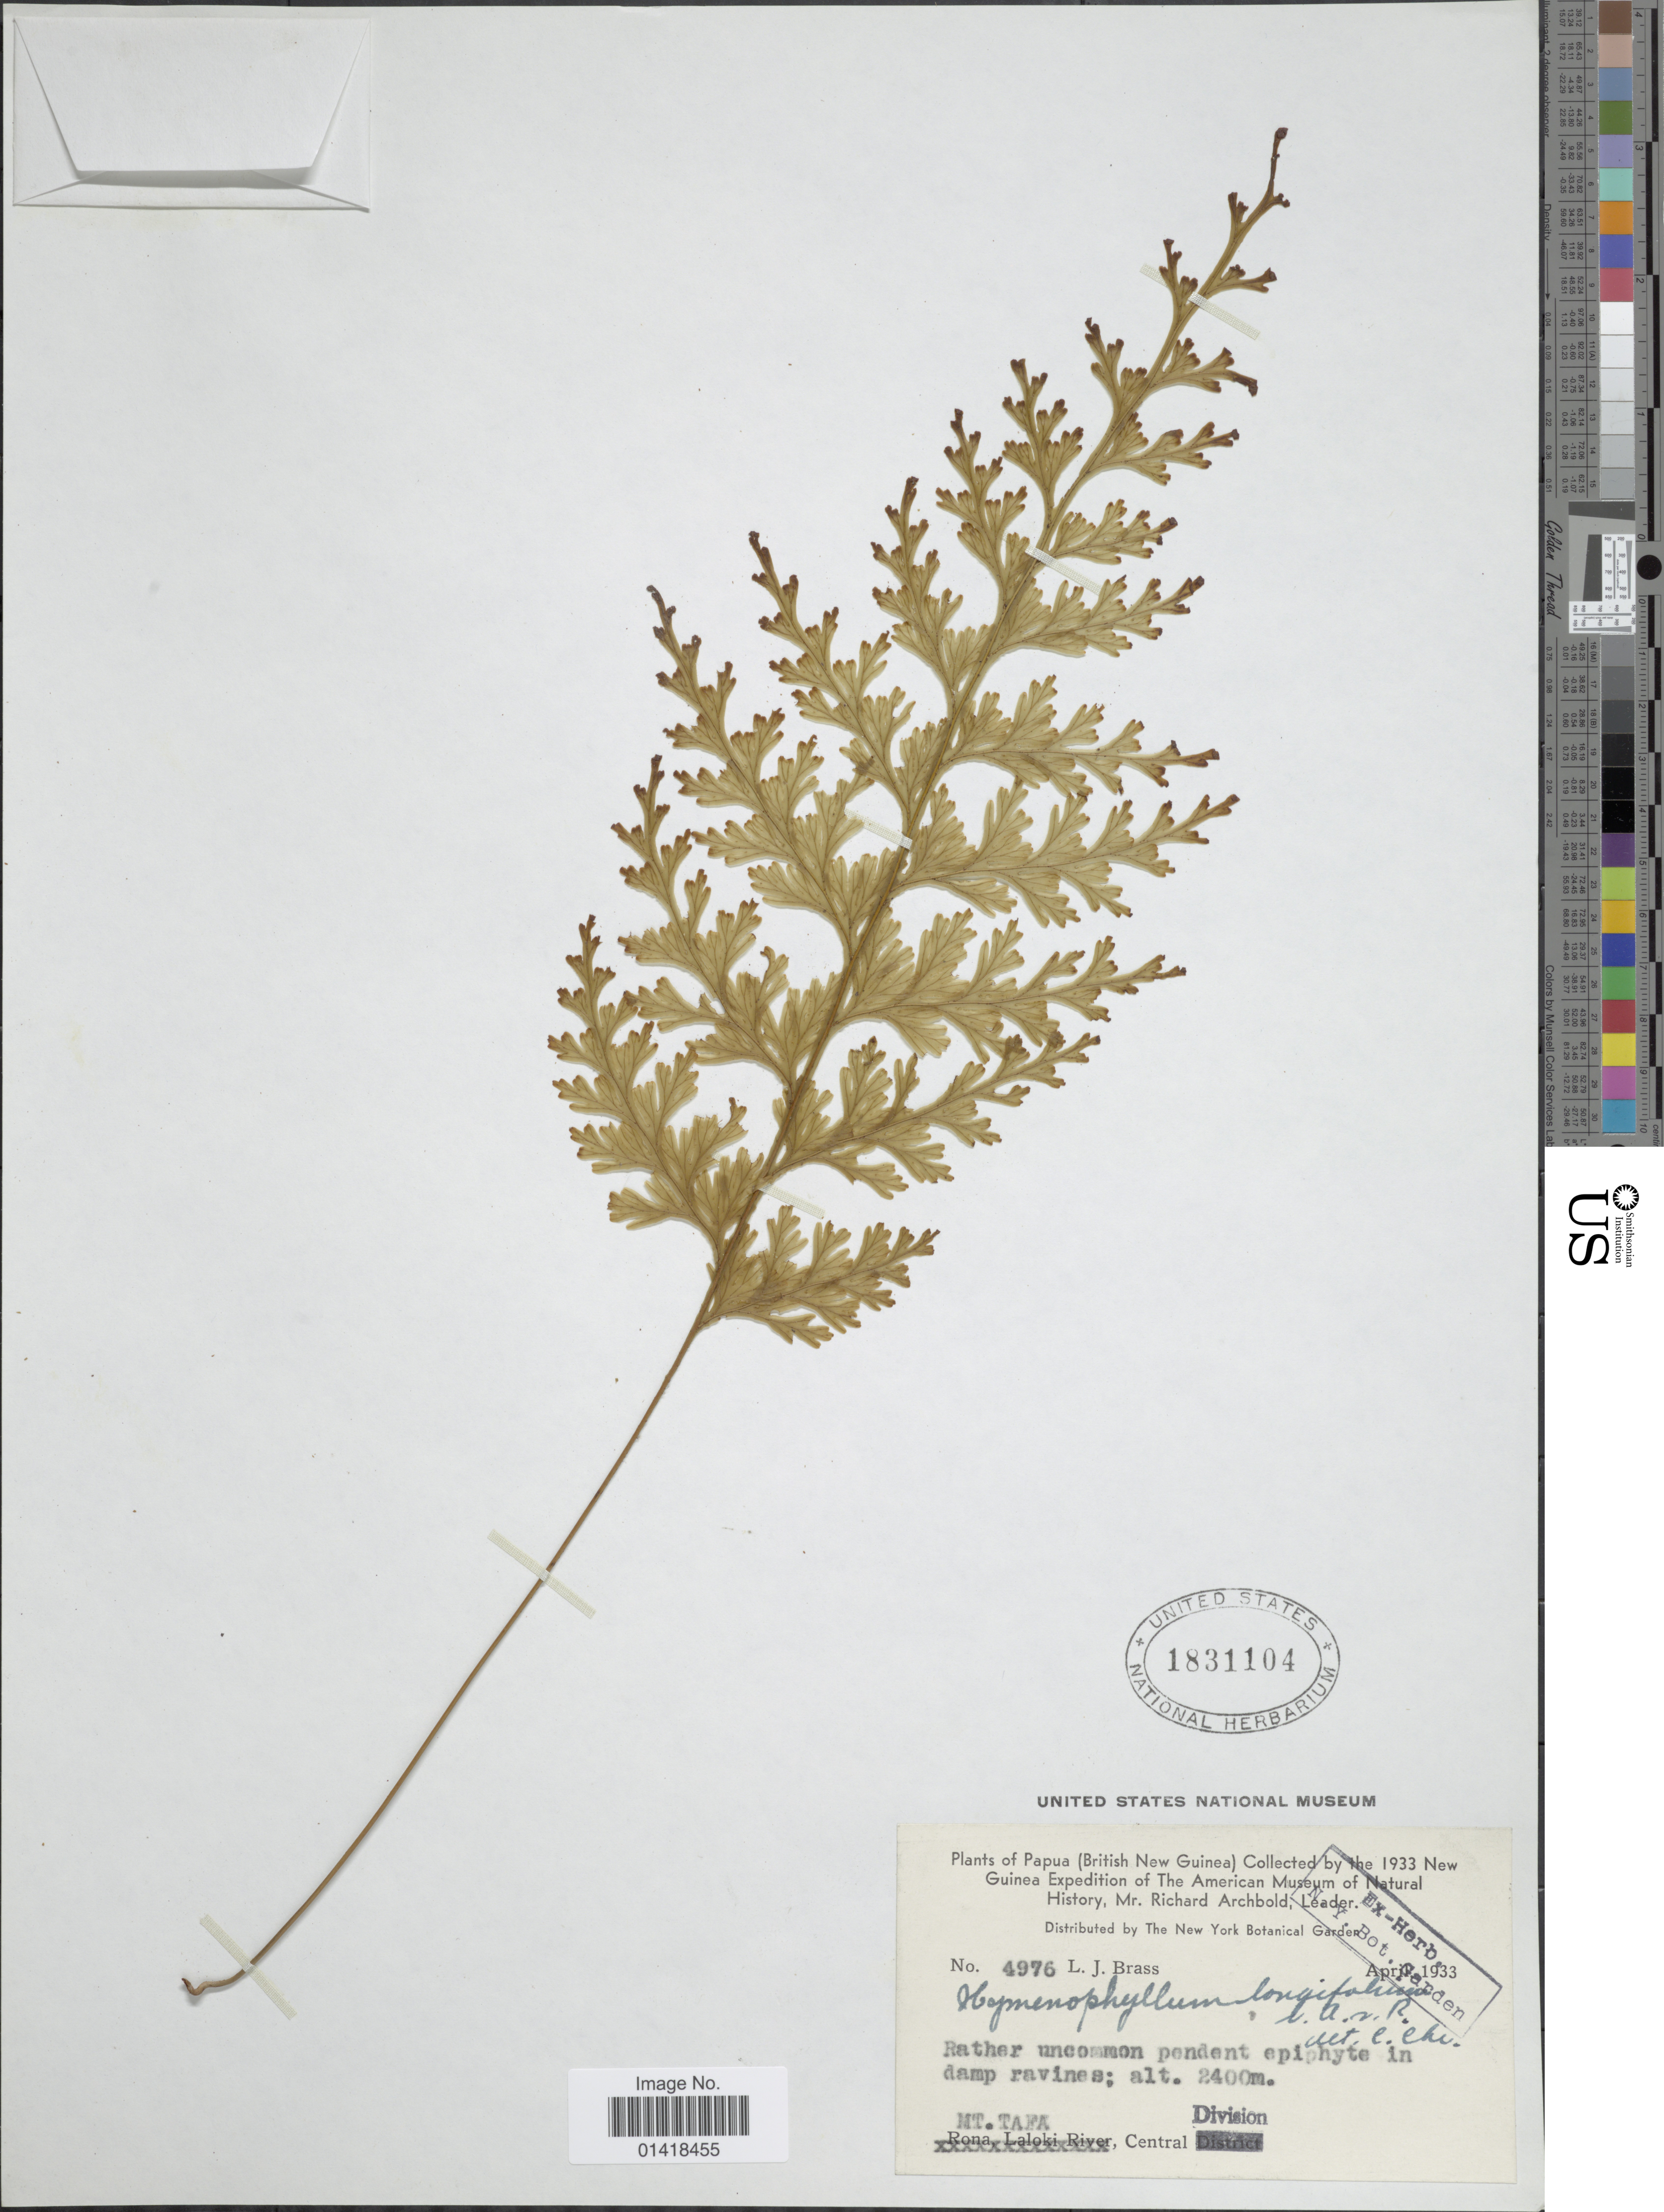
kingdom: Plantae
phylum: Tracheophyta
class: Polypodiopsida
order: Hymenophyllales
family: Hymenophyllaceae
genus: Hymenophyllum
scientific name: Hymenophyllum longifolium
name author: Alderw.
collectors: L. J. Brass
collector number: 4976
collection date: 1933-04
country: Papua New Guinea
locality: British North Guinea. Mt. Tafa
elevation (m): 2400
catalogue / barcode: US 1831104